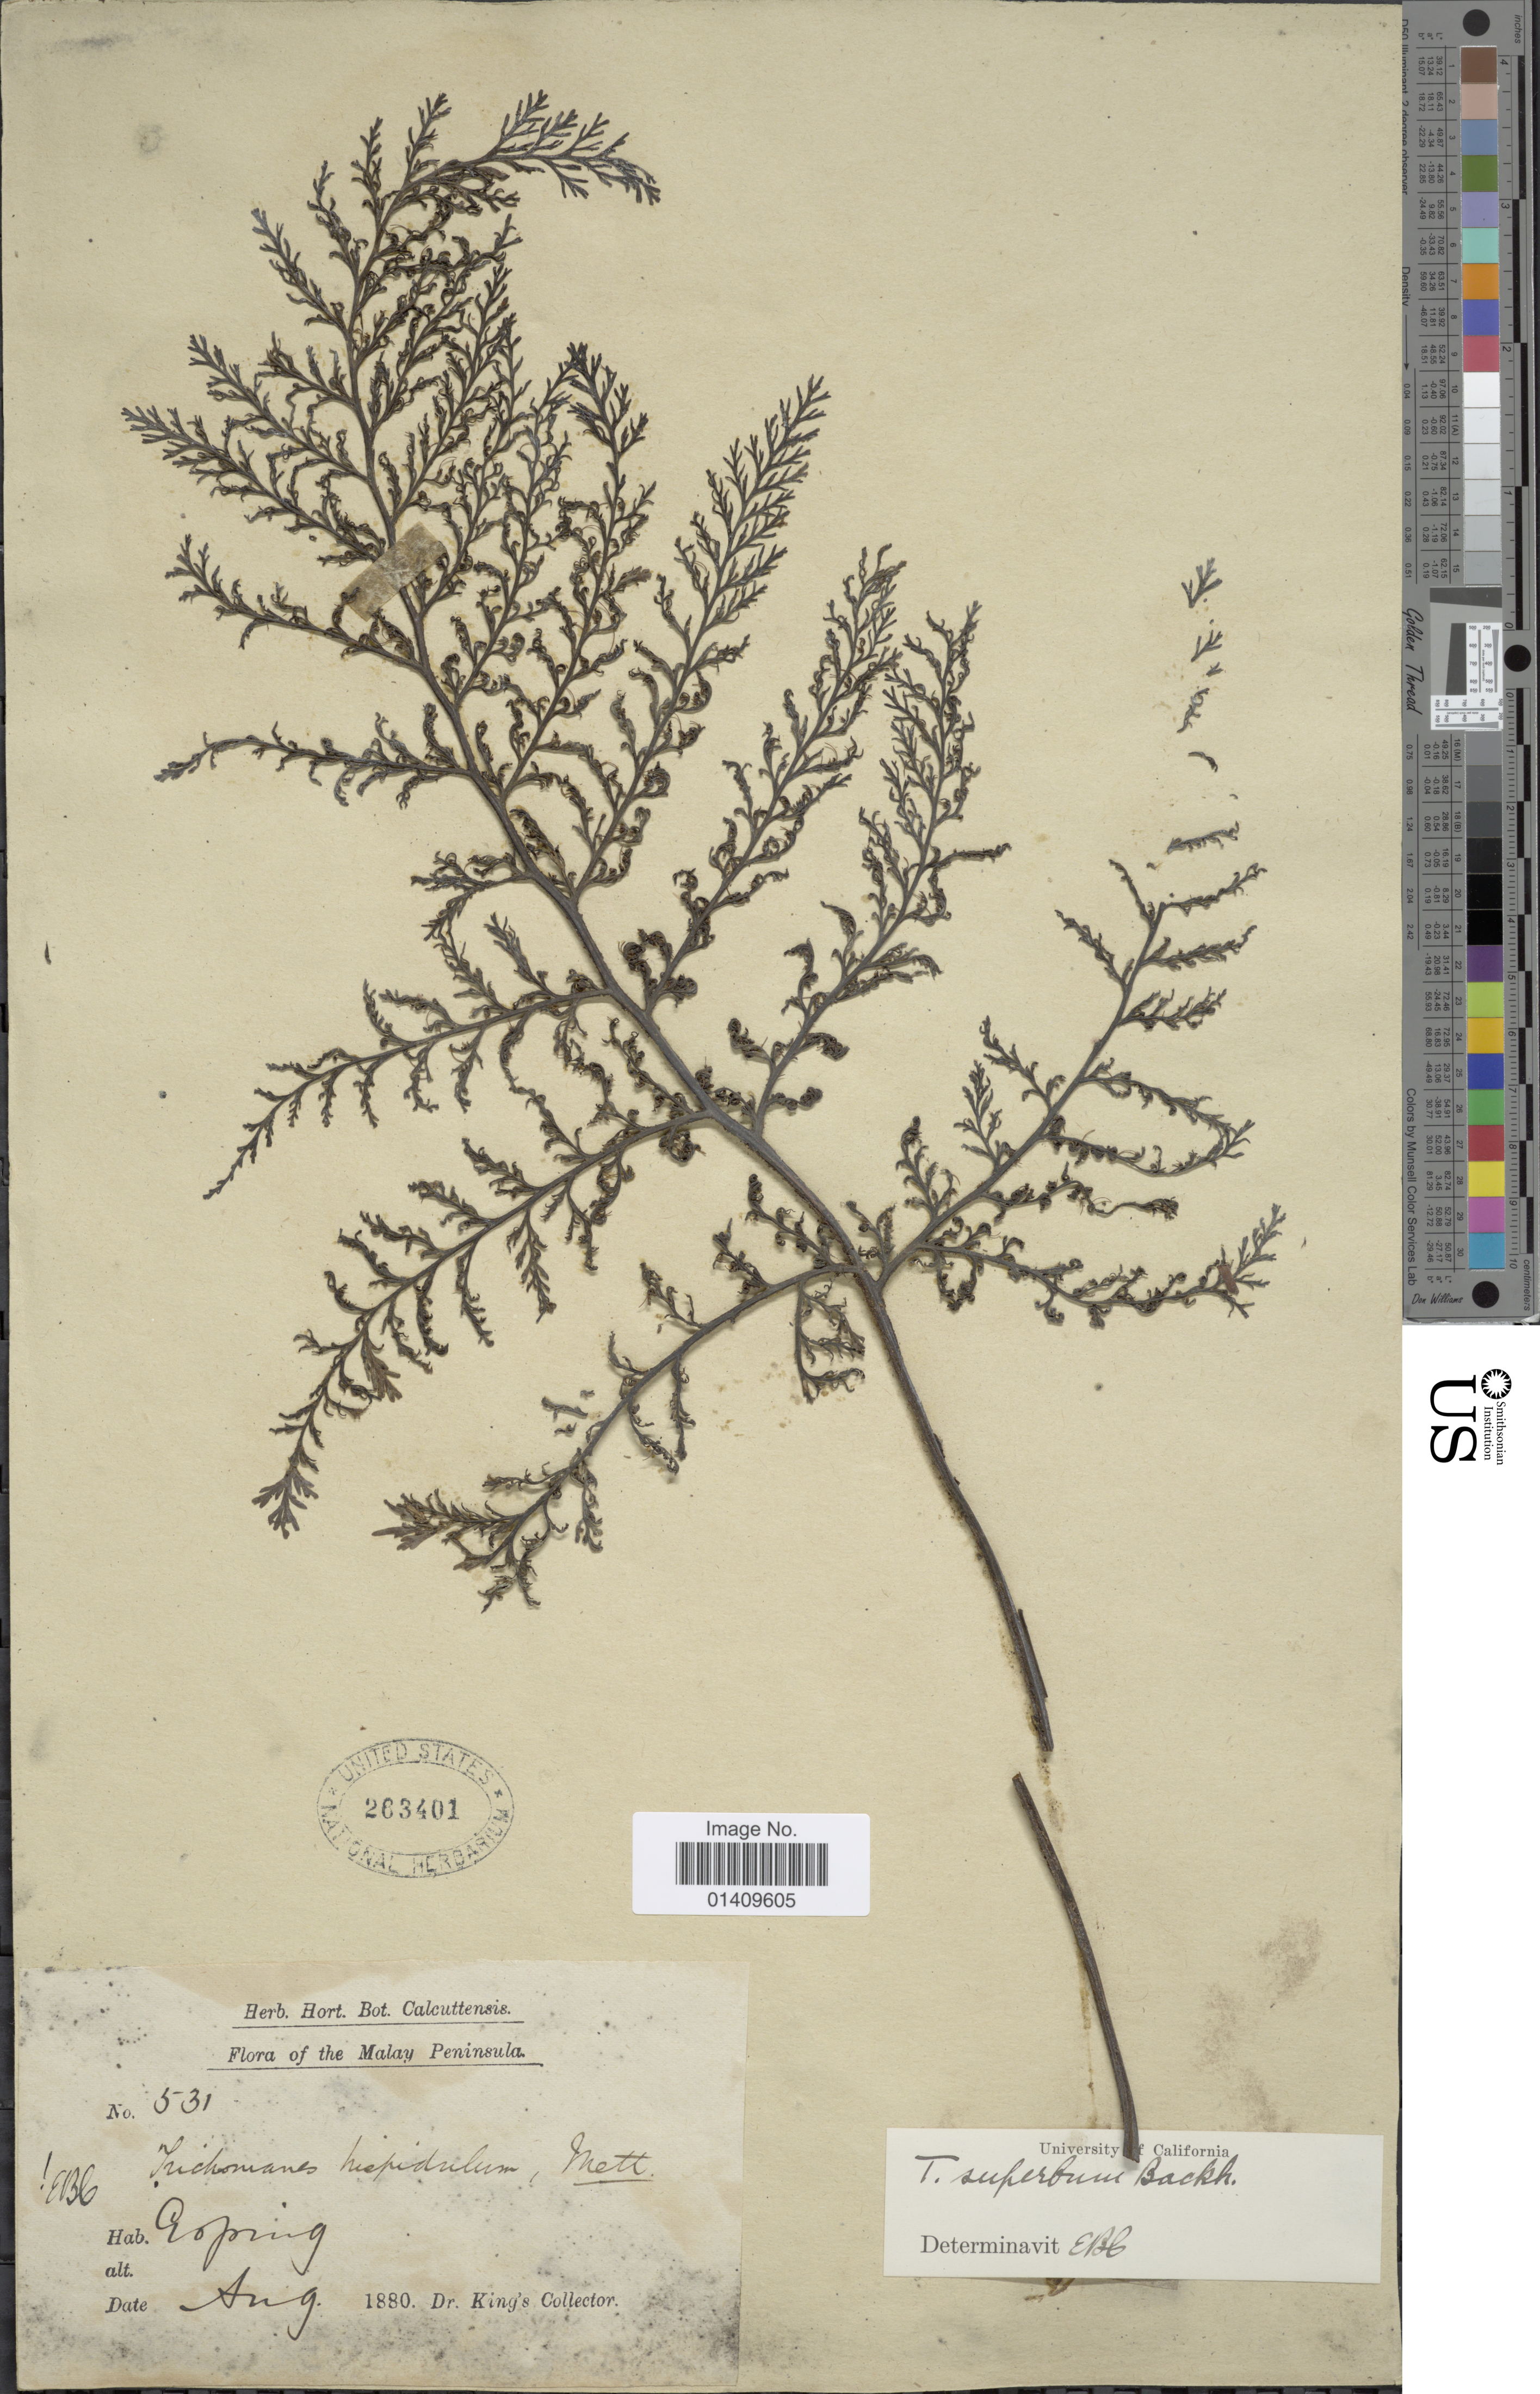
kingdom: Plantae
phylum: Tracheophyta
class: Polypodiopsida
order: Hymenophyllales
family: Hymenophyllaceae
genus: Callistopteris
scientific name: Callistopteris superba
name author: (Backh. ex T. Moore) Ebihara & K. Iwats.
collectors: Dr. King's collector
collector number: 531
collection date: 1880-08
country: Malaysia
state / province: Perak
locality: Malay Peninsula Goping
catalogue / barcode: US 263401